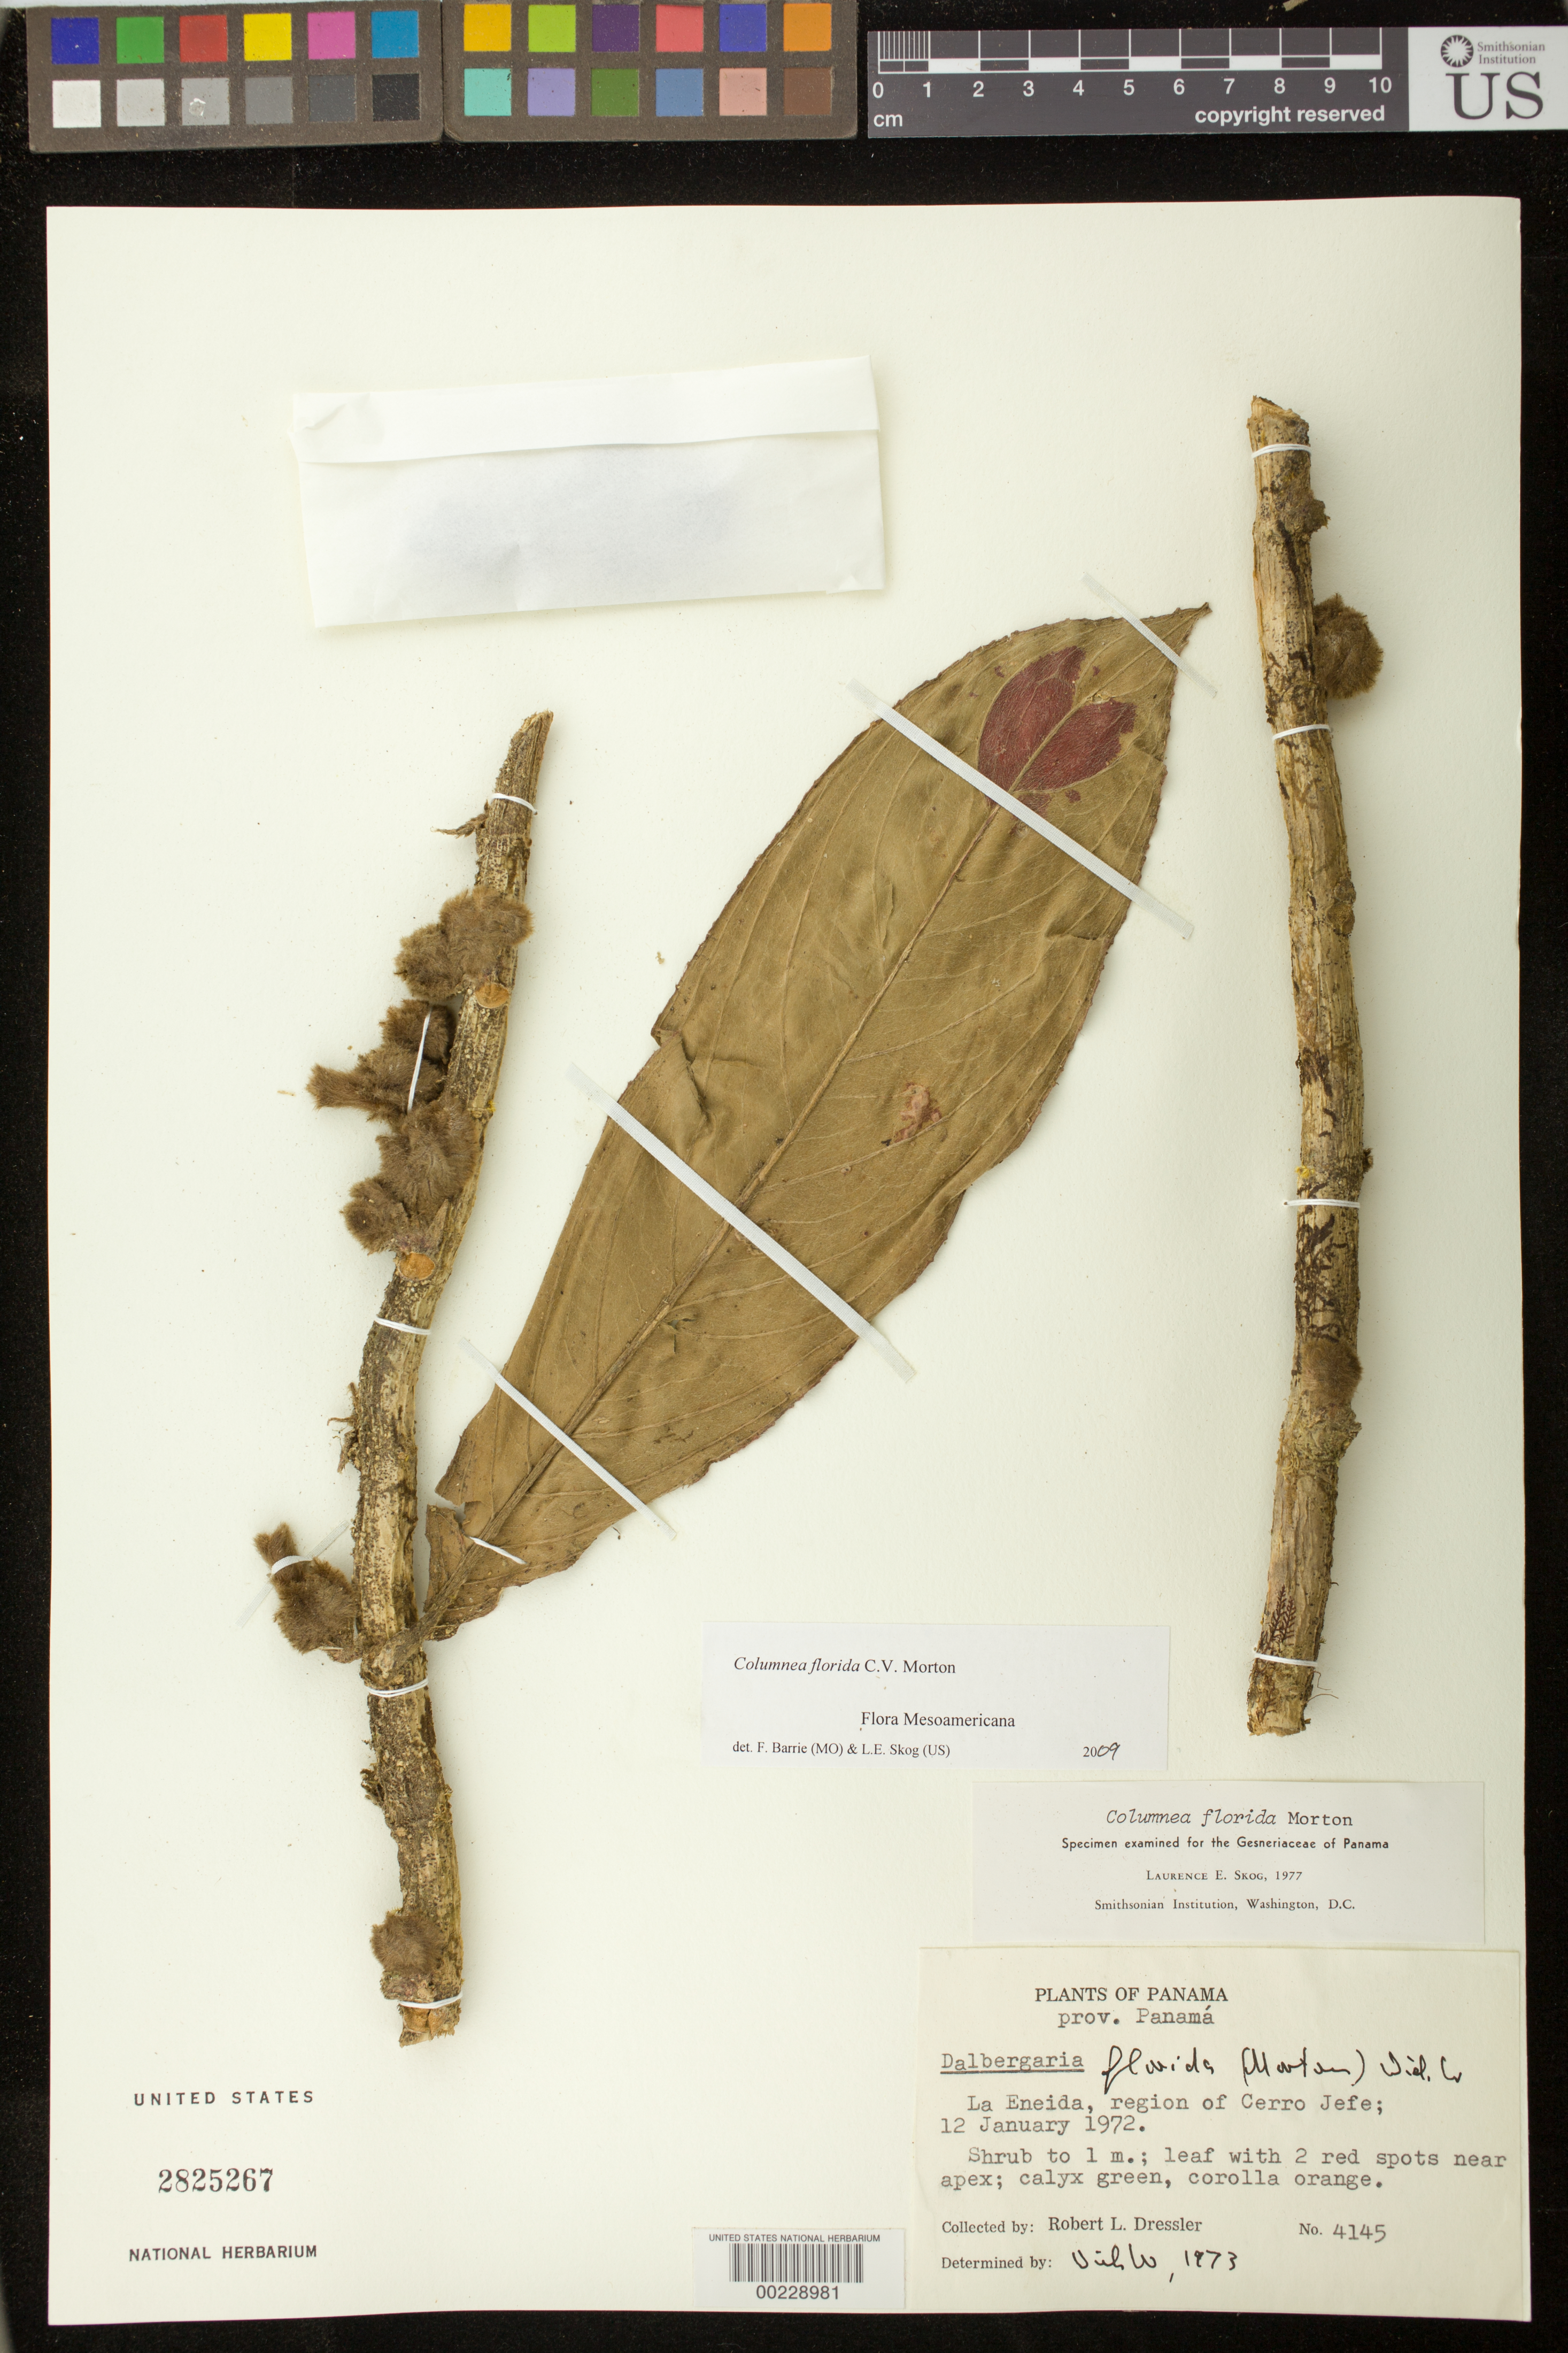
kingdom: Plantae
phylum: Tracheophyta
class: Magnoliopsida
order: Lamiales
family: Gesneriaceae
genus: Columnea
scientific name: Columnea florida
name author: C.V. Morton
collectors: R. Dressler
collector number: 4145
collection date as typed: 12 Jan 1972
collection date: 1972-01-12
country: Panama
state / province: Panamá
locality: La Eneida, region of Cerro Jefe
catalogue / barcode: US 2825267